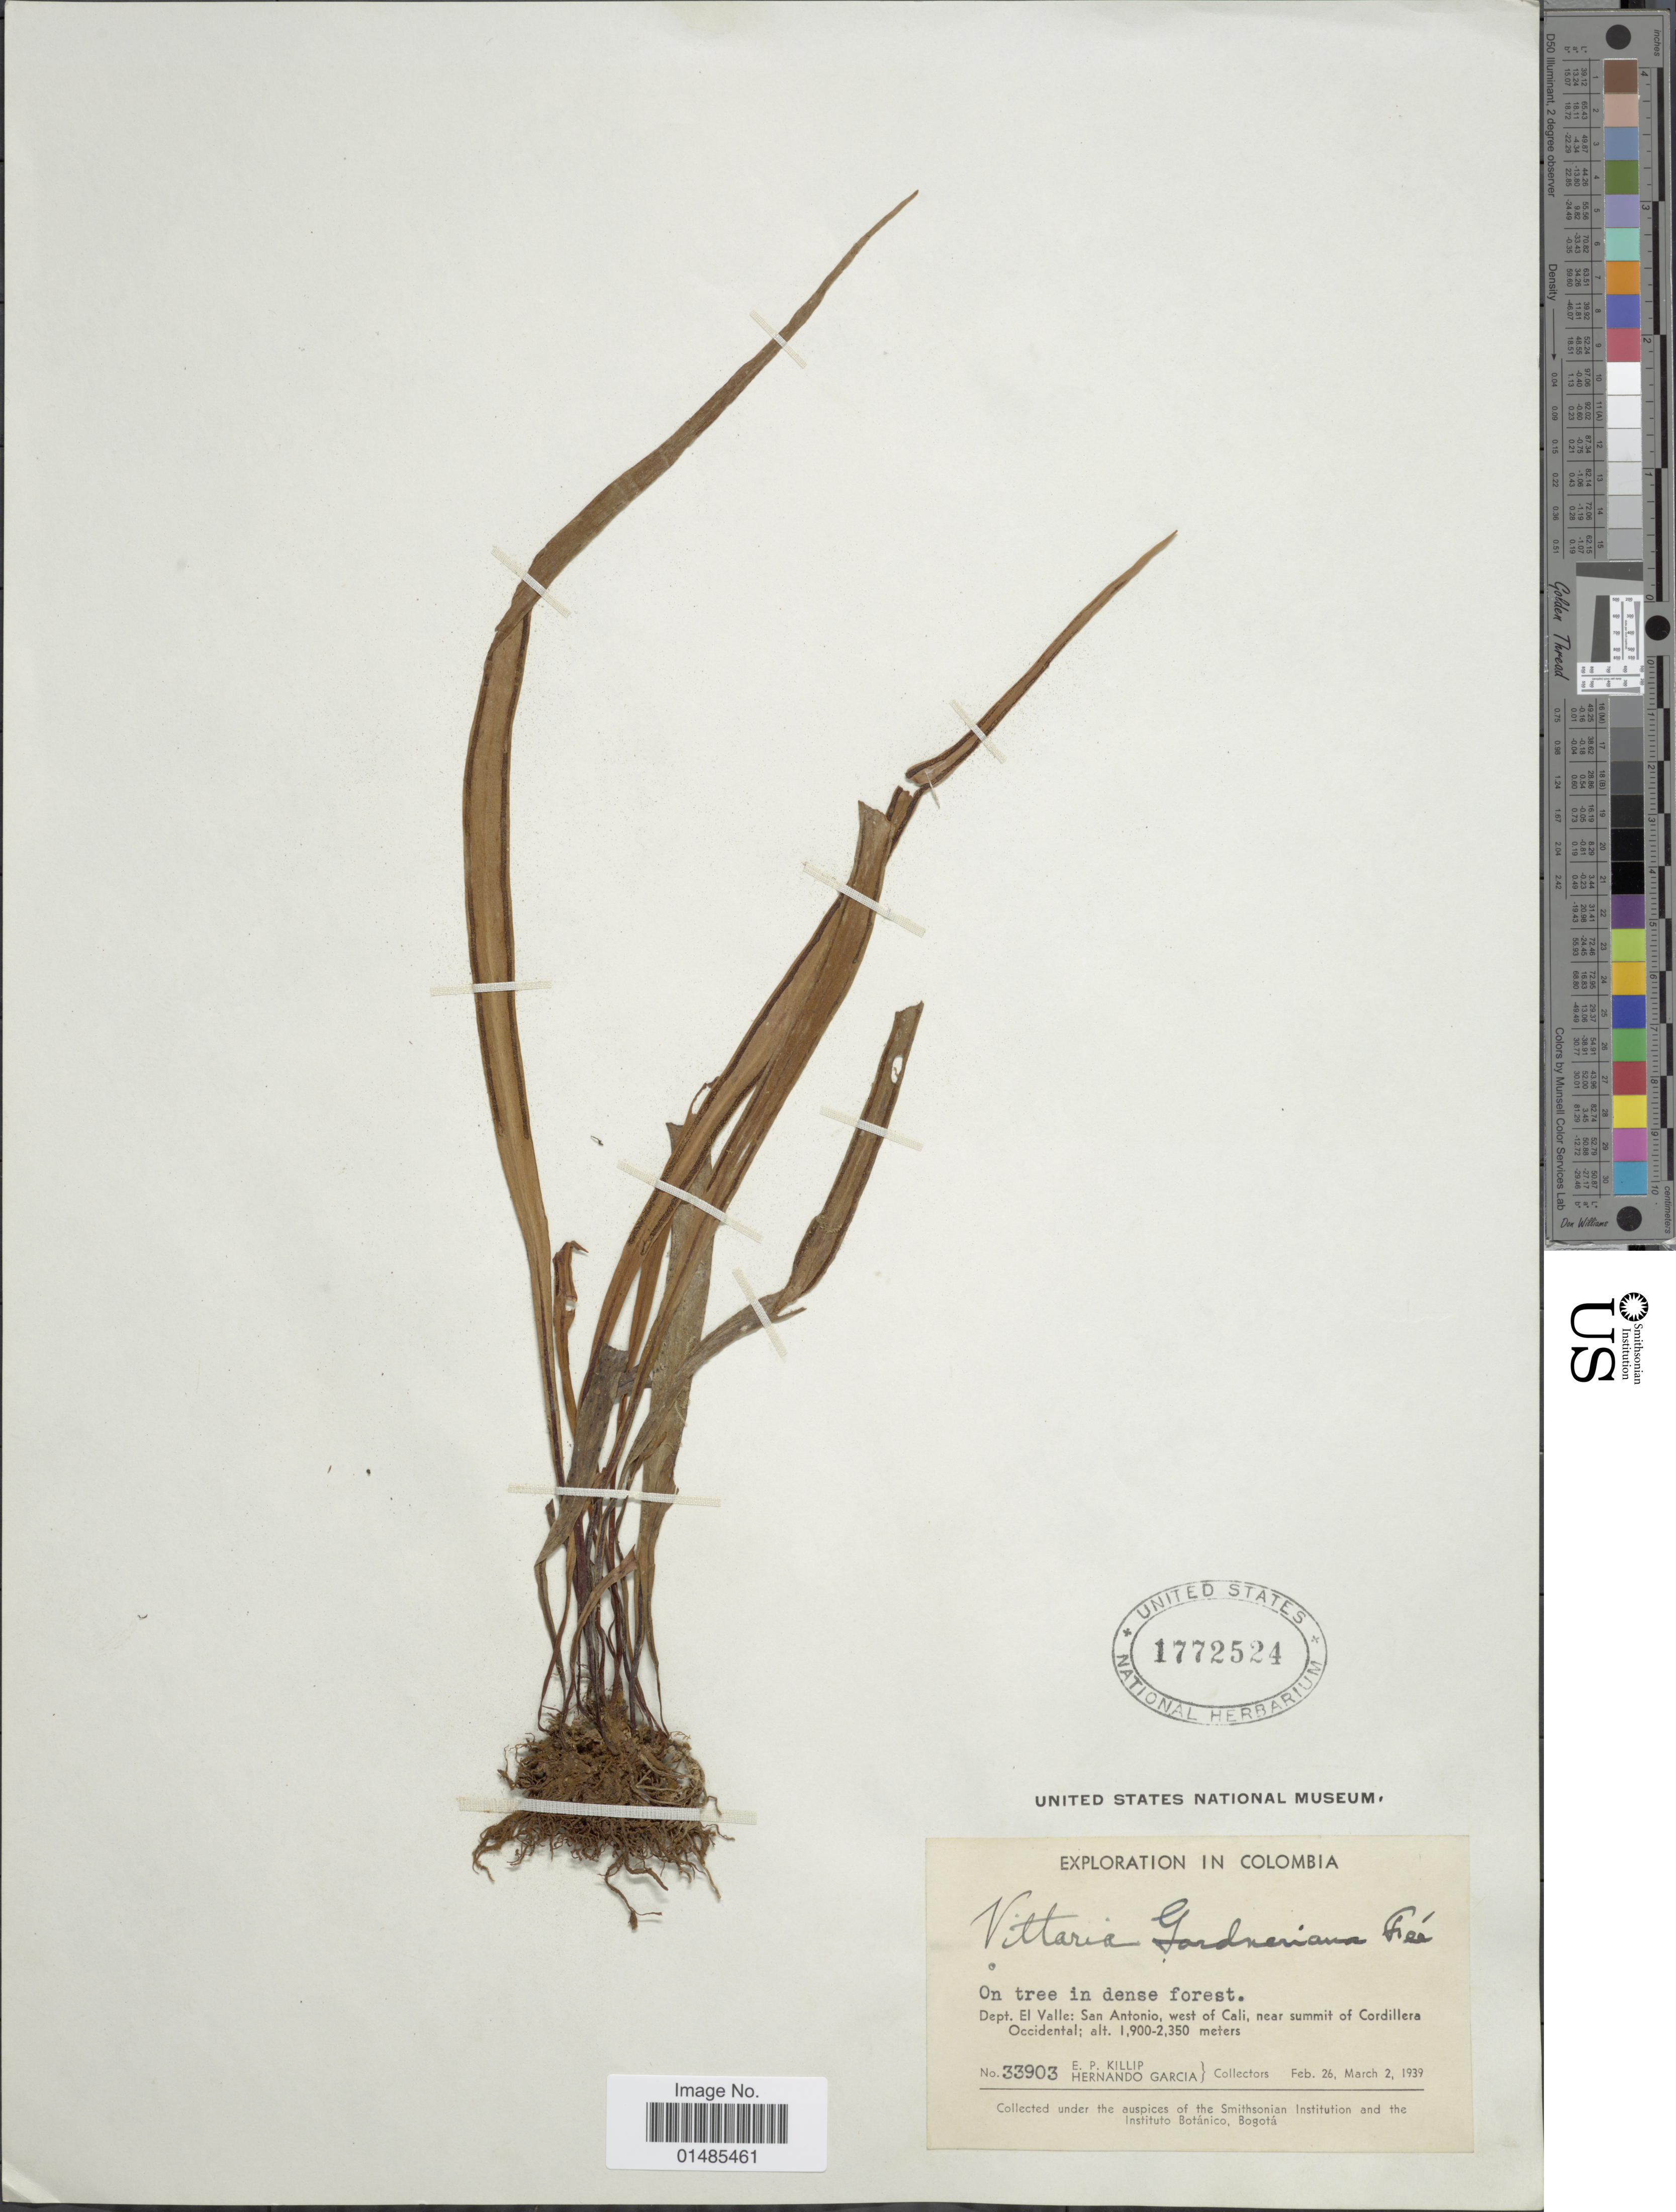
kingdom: Plantae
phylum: Tracheophyta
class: Polypodiopsida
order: Polypodiales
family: Pteridaceae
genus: Radiovittaria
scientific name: Radiovittaria gardneriana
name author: (Fée) E.H. Crane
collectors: E. P. Killip & H. Garcia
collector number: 33903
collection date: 1939-02-26/1939-03-02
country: Colombia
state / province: Valle del Cauca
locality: Dept. El Valle: San Antonio, west of Cali, near summit of Cordillera Occidental.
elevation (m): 1900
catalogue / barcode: US 1772524